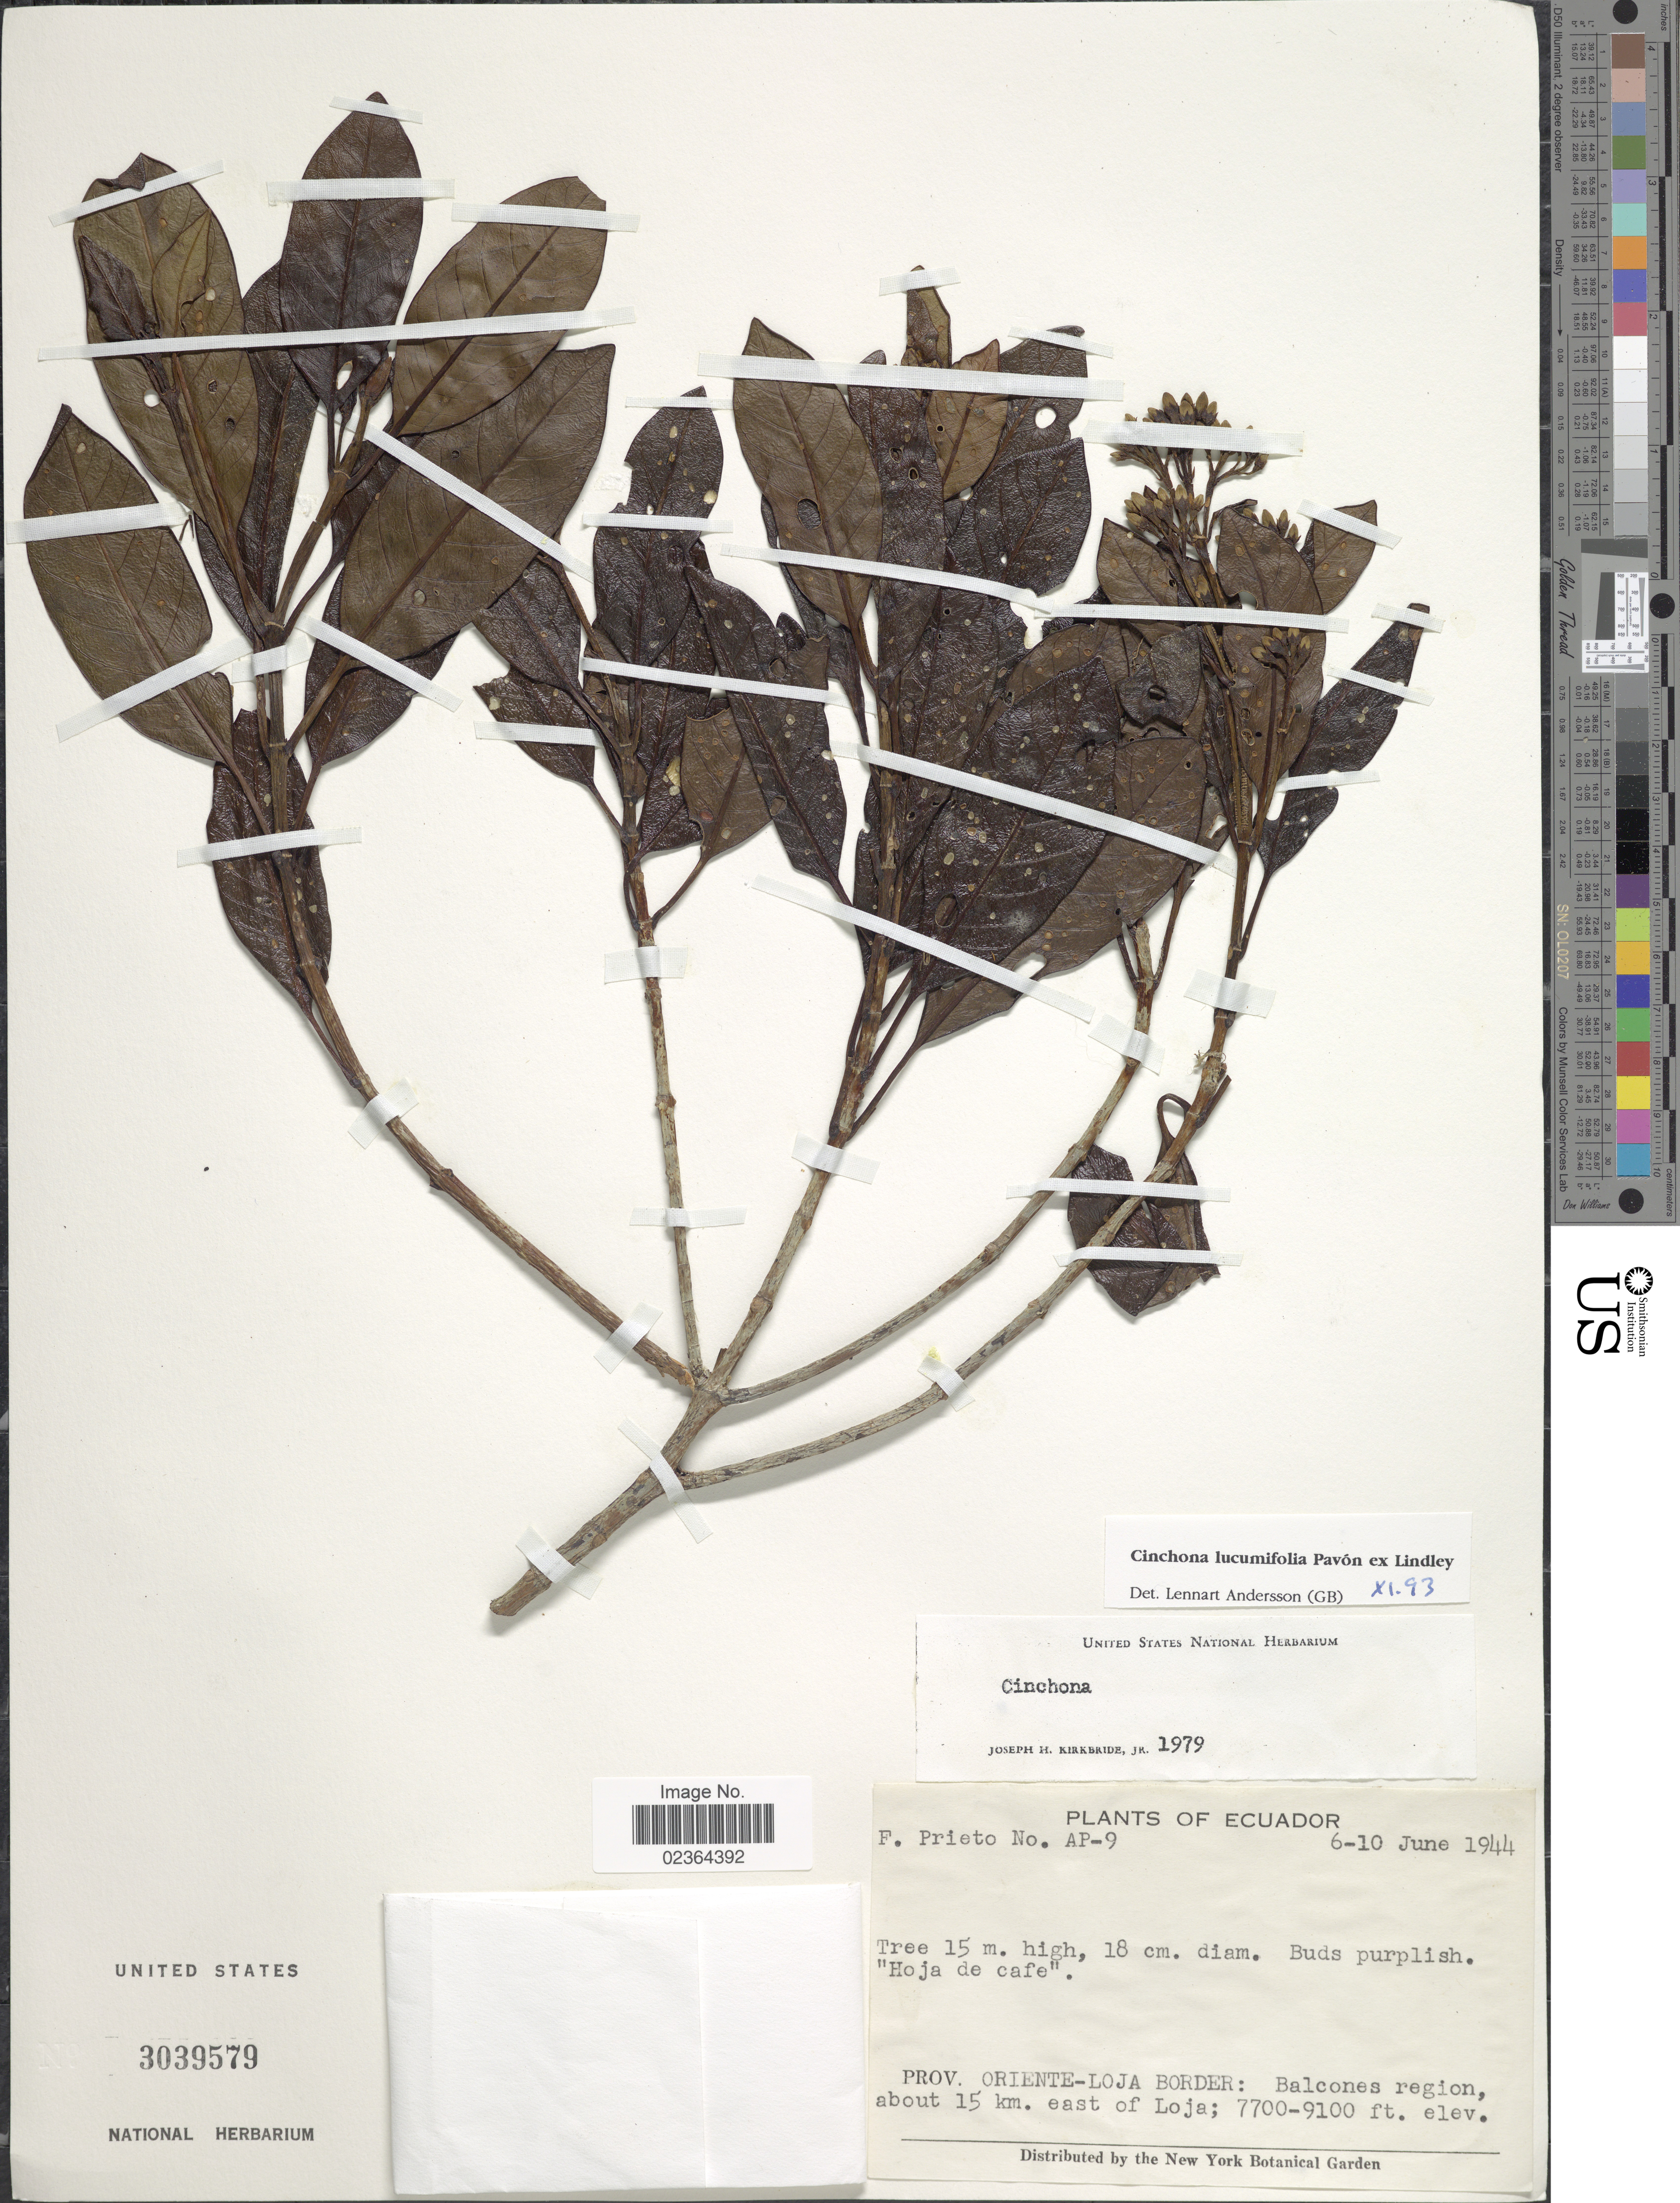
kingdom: Plantae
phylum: Tracheophyta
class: Magnoliopsida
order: Gentianales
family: Rubiaceae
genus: Cinchona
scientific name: Cinchona lucumifolia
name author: Pav. ex Lindl.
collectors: F. Prieto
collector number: AP-9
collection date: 1944-06-06/1944-06-10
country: Ecuador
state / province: Loja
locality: Prov. Oriente-Loja Border: Balcones region, about 15 km. east of Loja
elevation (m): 2347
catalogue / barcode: US 3039579